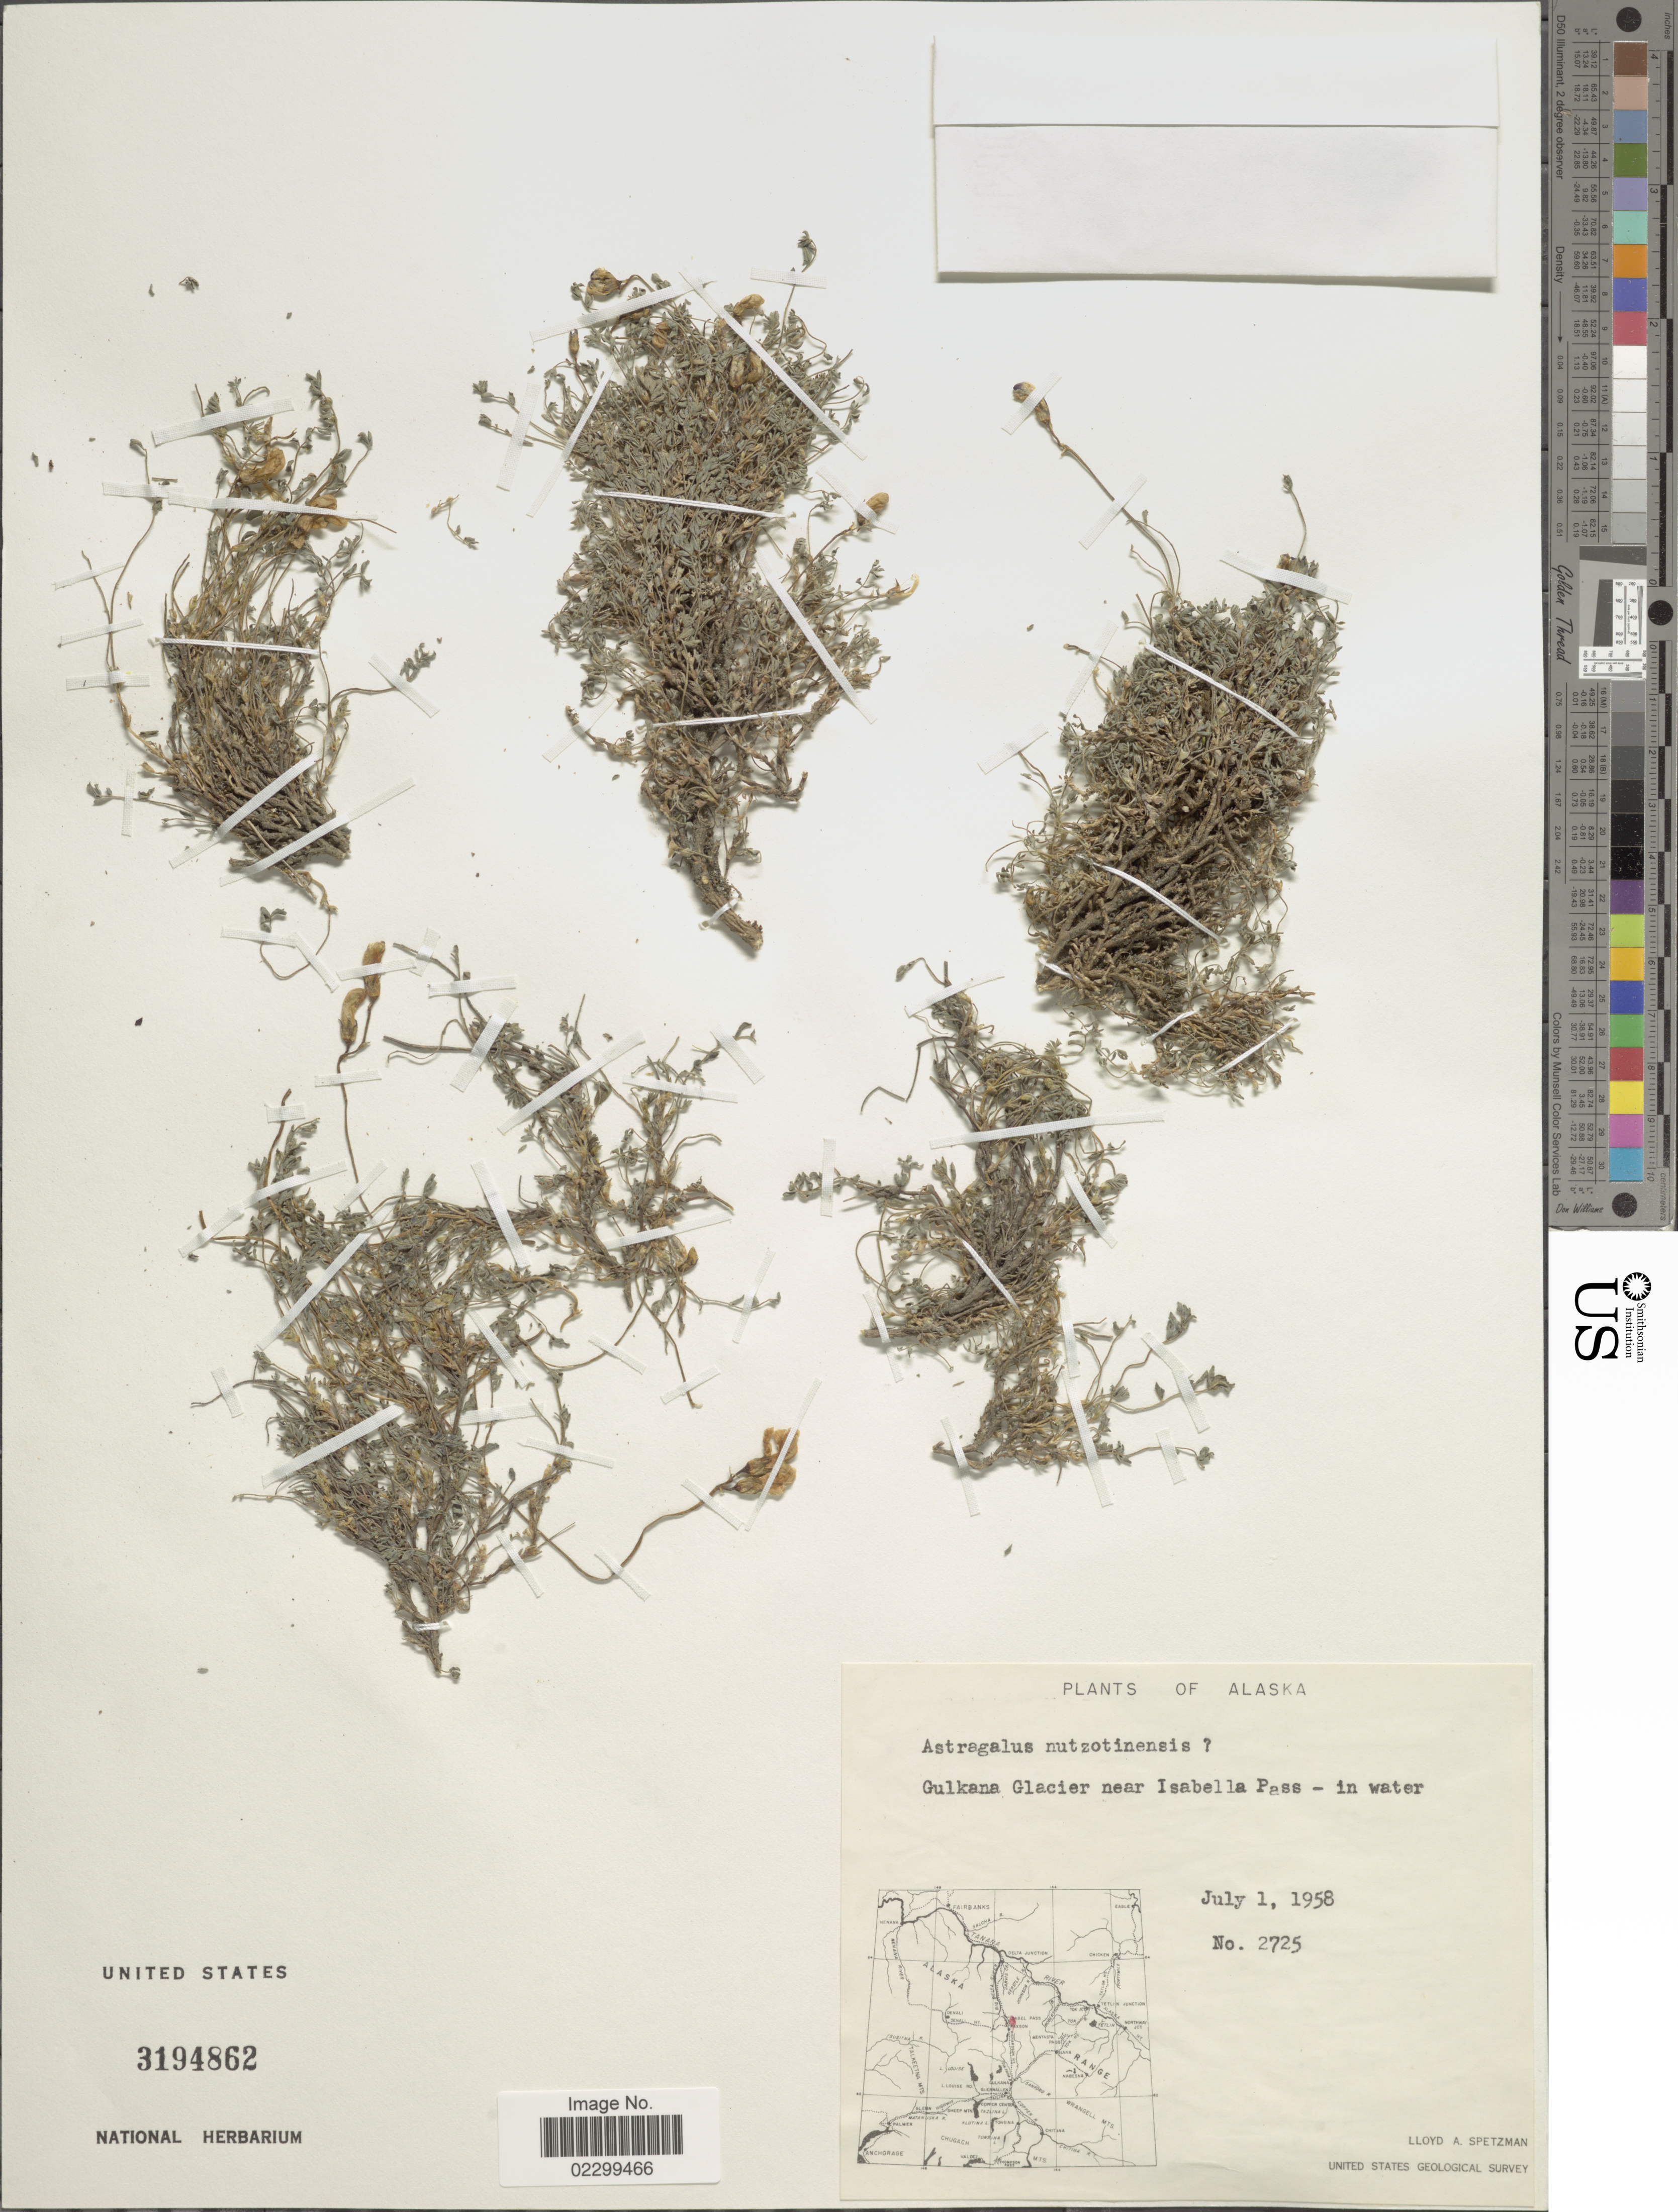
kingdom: Plantae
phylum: Tracheophyta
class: Magnoliopsida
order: Fabales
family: Fabaceae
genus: Astragalus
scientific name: Astragalus nutzotinensis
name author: J. Rousseau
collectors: L. Spetzman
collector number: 2725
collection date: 1958-07-01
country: United States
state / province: Alaska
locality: Gulkana Glacier near Isabella Pass-in water.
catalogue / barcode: US 3194862